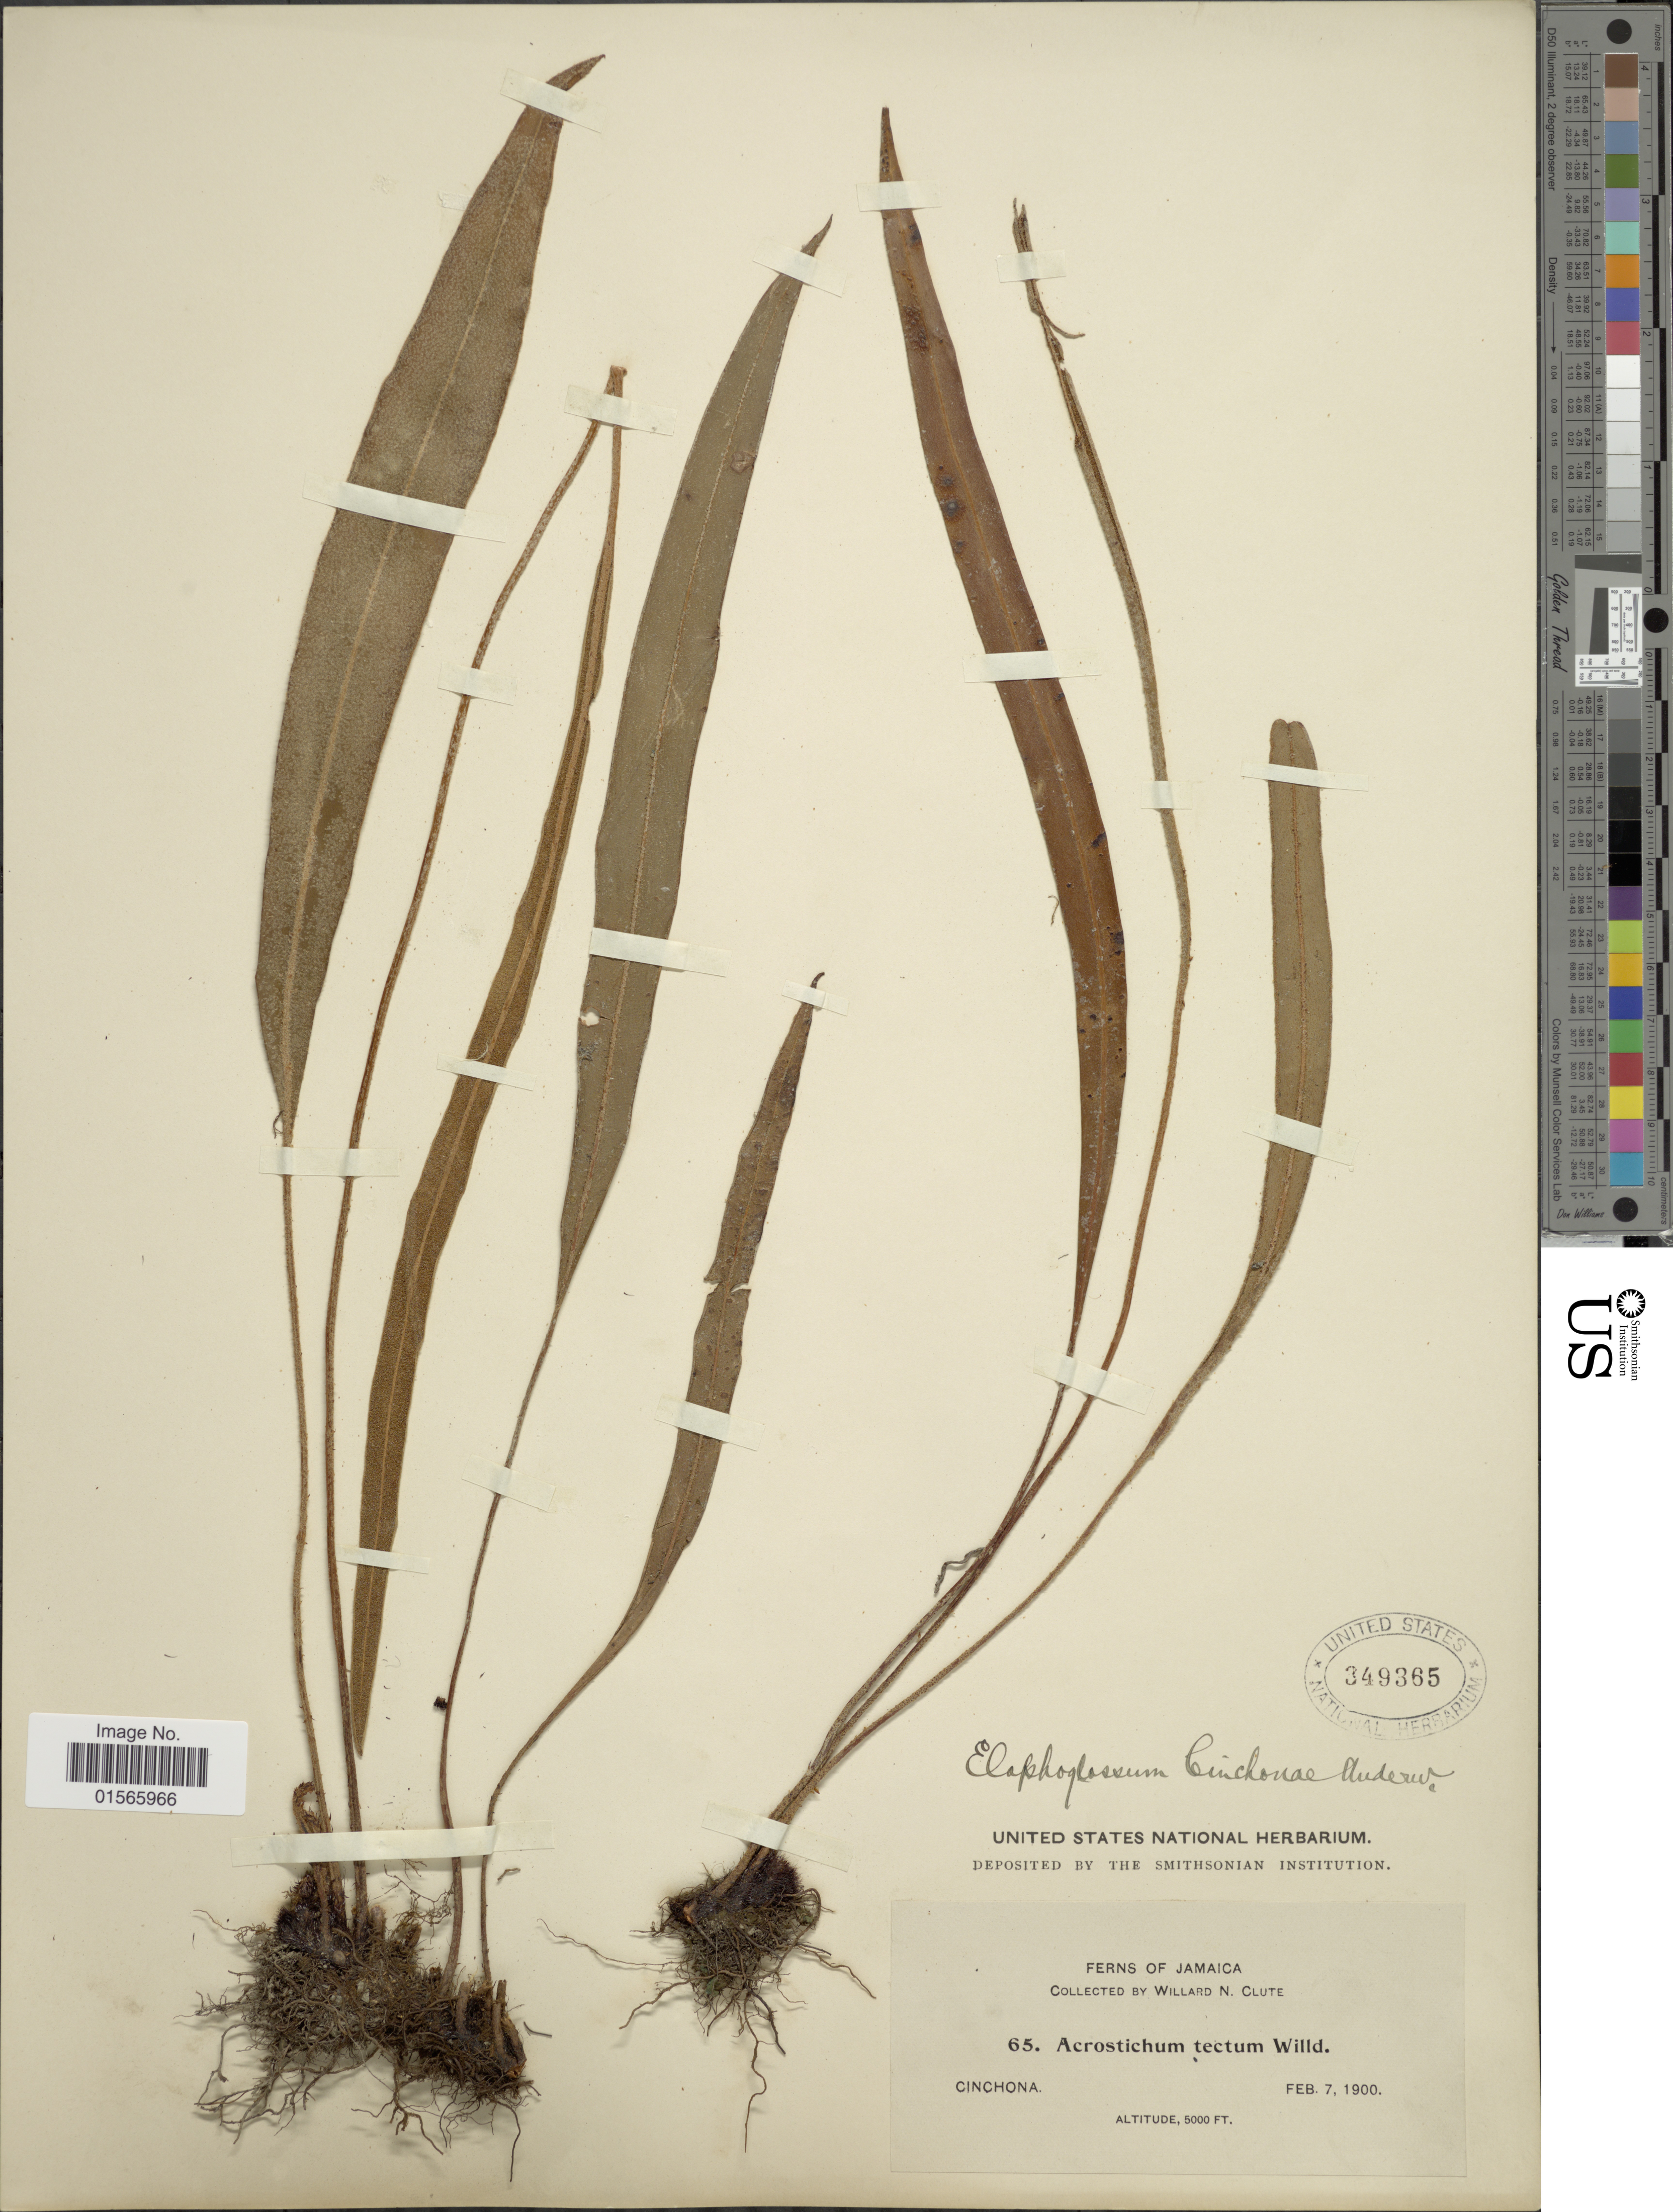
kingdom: Plantae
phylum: Tracheophyta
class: Polypodiopsida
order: Polypodiales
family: Dryopteridaceae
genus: Elaphoglossum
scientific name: Elaphoglossum tectum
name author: (Humb. & Bonpl.) Moore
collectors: W. N. Clute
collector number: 65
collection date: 1900-02-07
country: Jamaica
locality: Cinchona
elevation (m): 1524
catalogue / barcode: US 349365